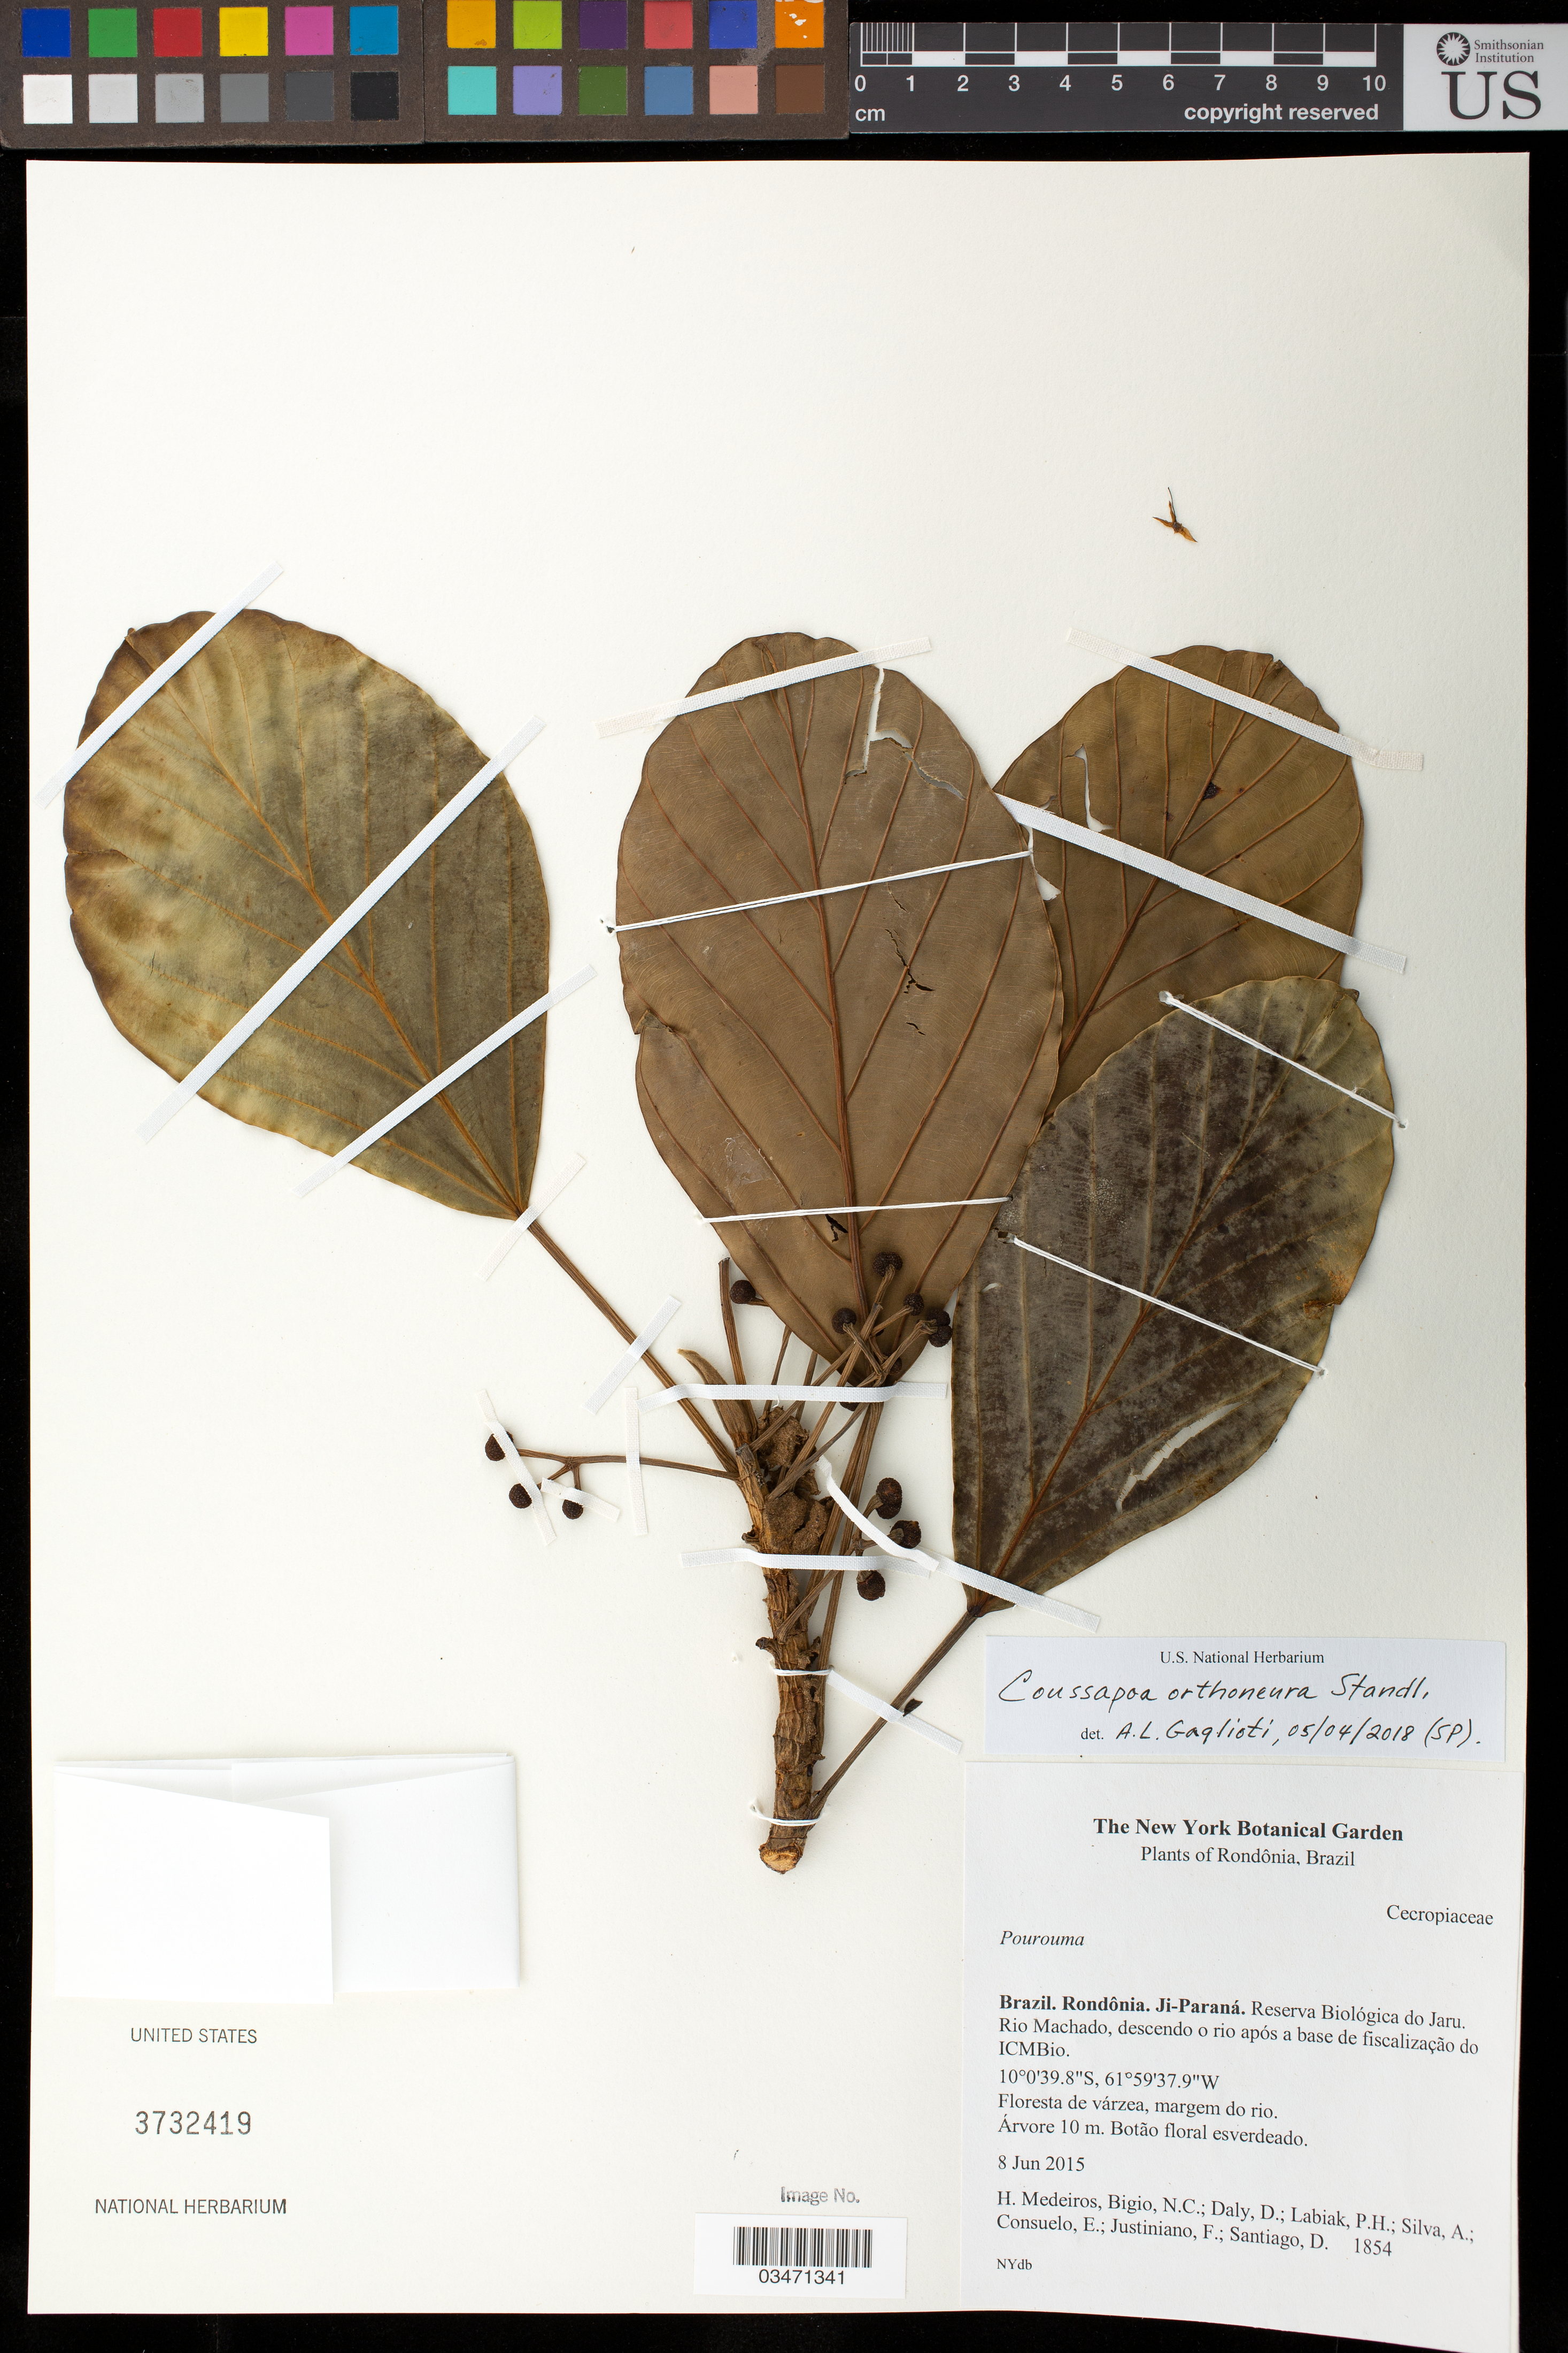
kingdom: Plantae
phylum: Tracheophyta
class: Magnoliopsida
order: Rosales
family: Urticaceae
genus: Coussapoa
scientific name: Coussapoa orthoneura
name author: Standl.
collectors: H. Medeiros, N. C. Bigio, D. Daly, P. H. Labiak, A. Silva, E. Consuelo, F. Justiniano & D. Santiago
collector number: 1854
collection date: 2015-06-08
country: Brazil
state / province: Rondônia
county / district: Ji-Paraná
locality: Reserva Biologica do Jaru. Rio Machado descendo o rio apos a base de fiscalizacao do ICMBio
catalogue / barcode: US 3732419